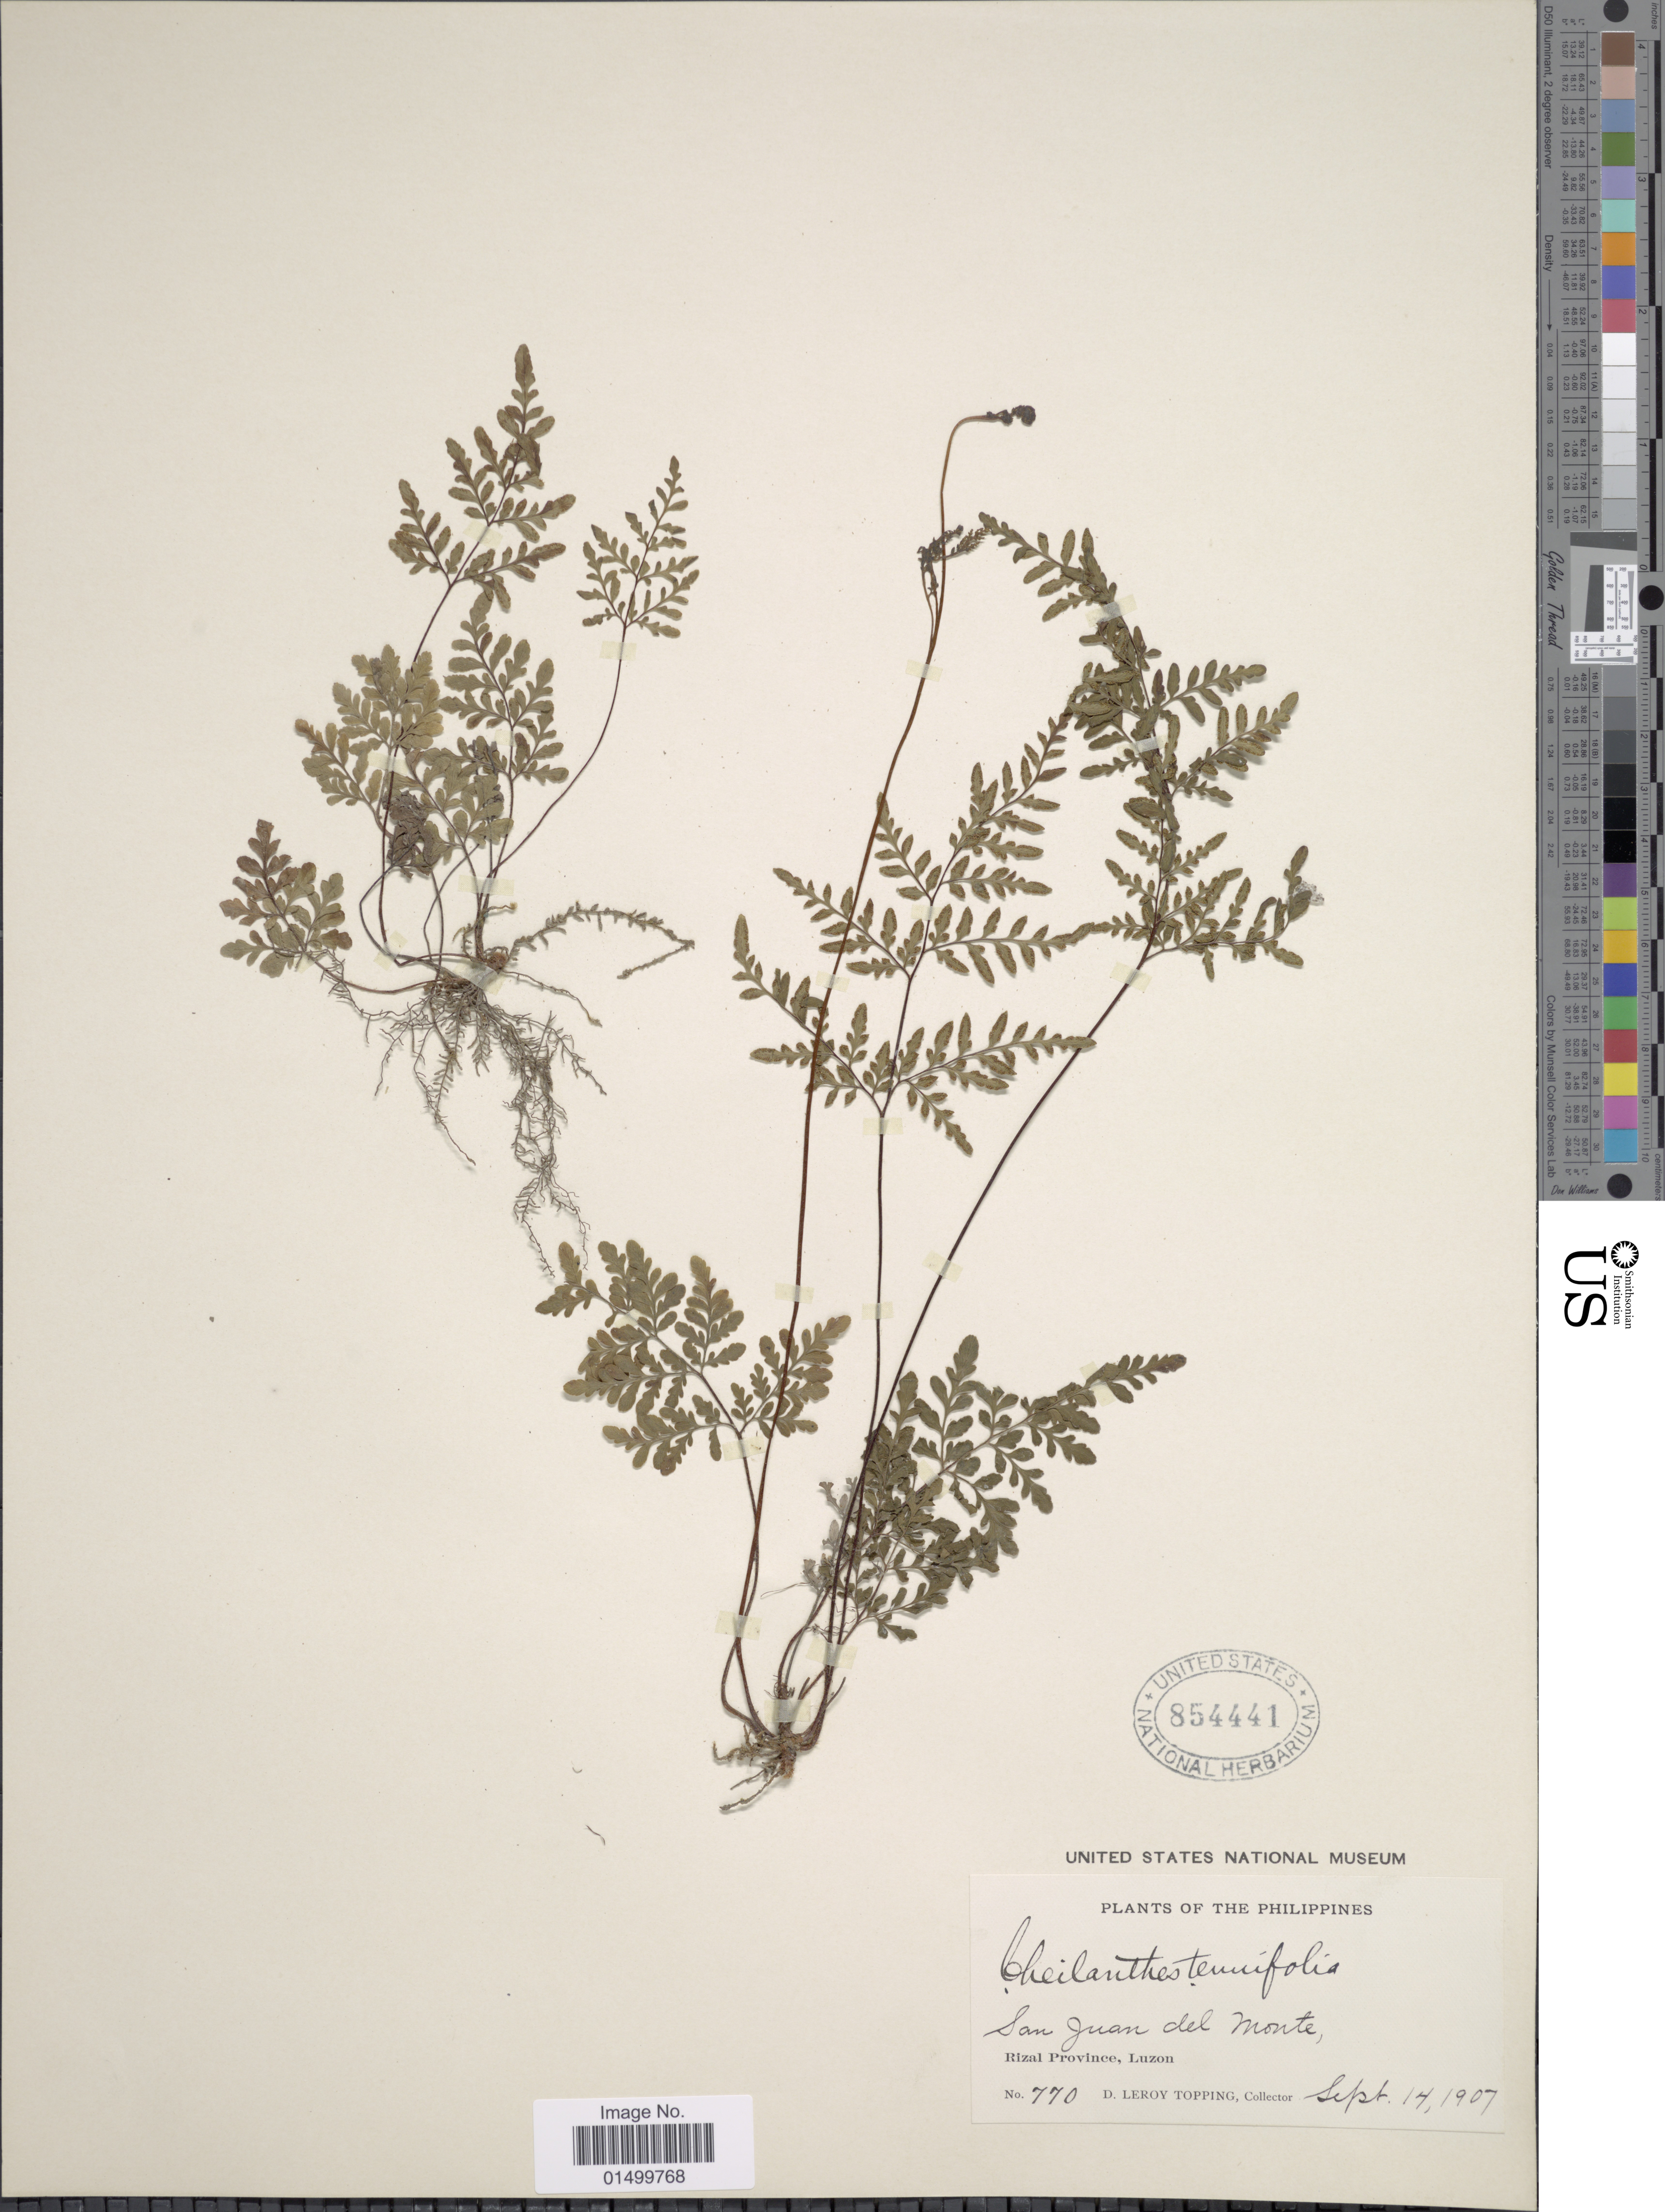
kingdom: Plantae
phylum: Tracheophyta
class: Polypodiopsida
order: Polypodiales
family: Pteridaceae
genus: Cheilanthes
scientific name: Cheilanthes tenuifolia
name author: (Burm. f.) Sw.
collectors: D. L. Topping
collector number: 770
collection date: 1907-09-14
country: Philippines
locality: San Juan del Mone, Rizal Province, Luzon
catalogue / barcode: US 854441